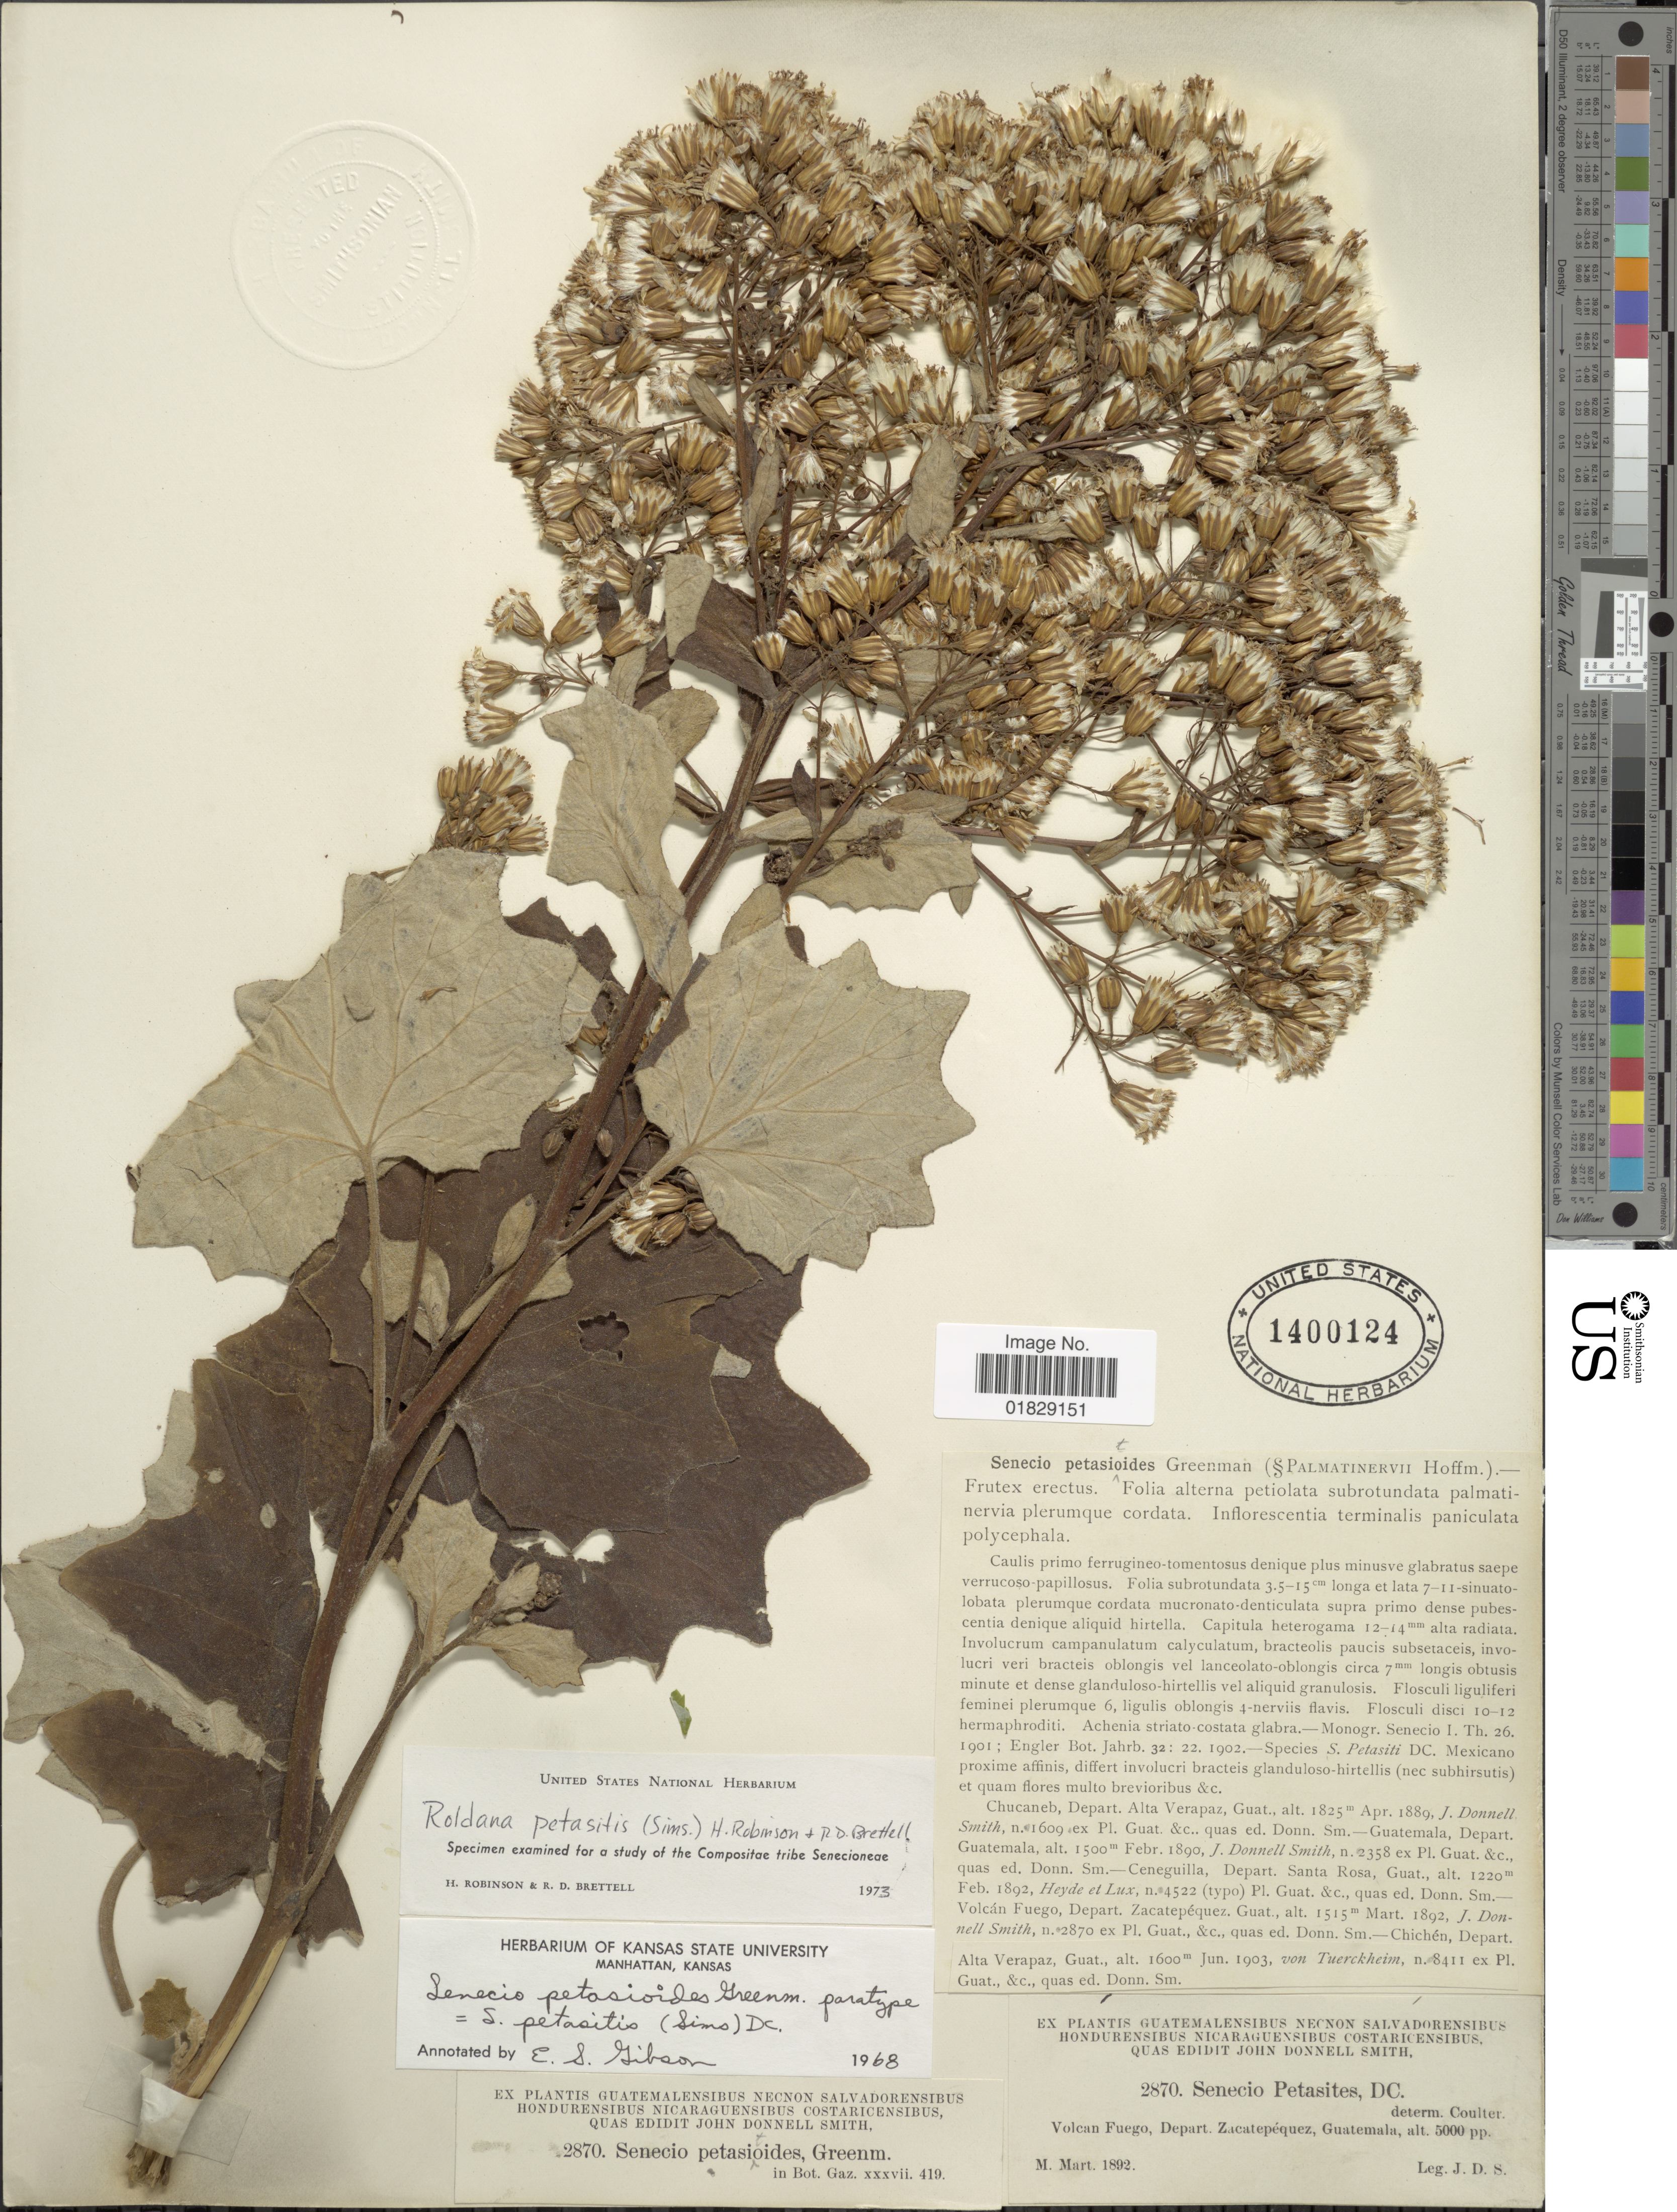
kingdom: Plantae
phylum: Tracheophyta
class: Magnoliopsida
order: Asterales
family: Asteraceae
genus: Roldana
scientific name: Roldana petasitis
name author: (Sims) H. Rob. & Brettell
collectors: J. Donnell Smith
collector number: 2870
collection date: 1892-03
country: Guatemala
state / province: Sacatepéquez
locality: Volcan Fuego, Depart. Zacatepéquez, Guatemala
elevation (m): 1524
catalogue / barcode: US 1400124